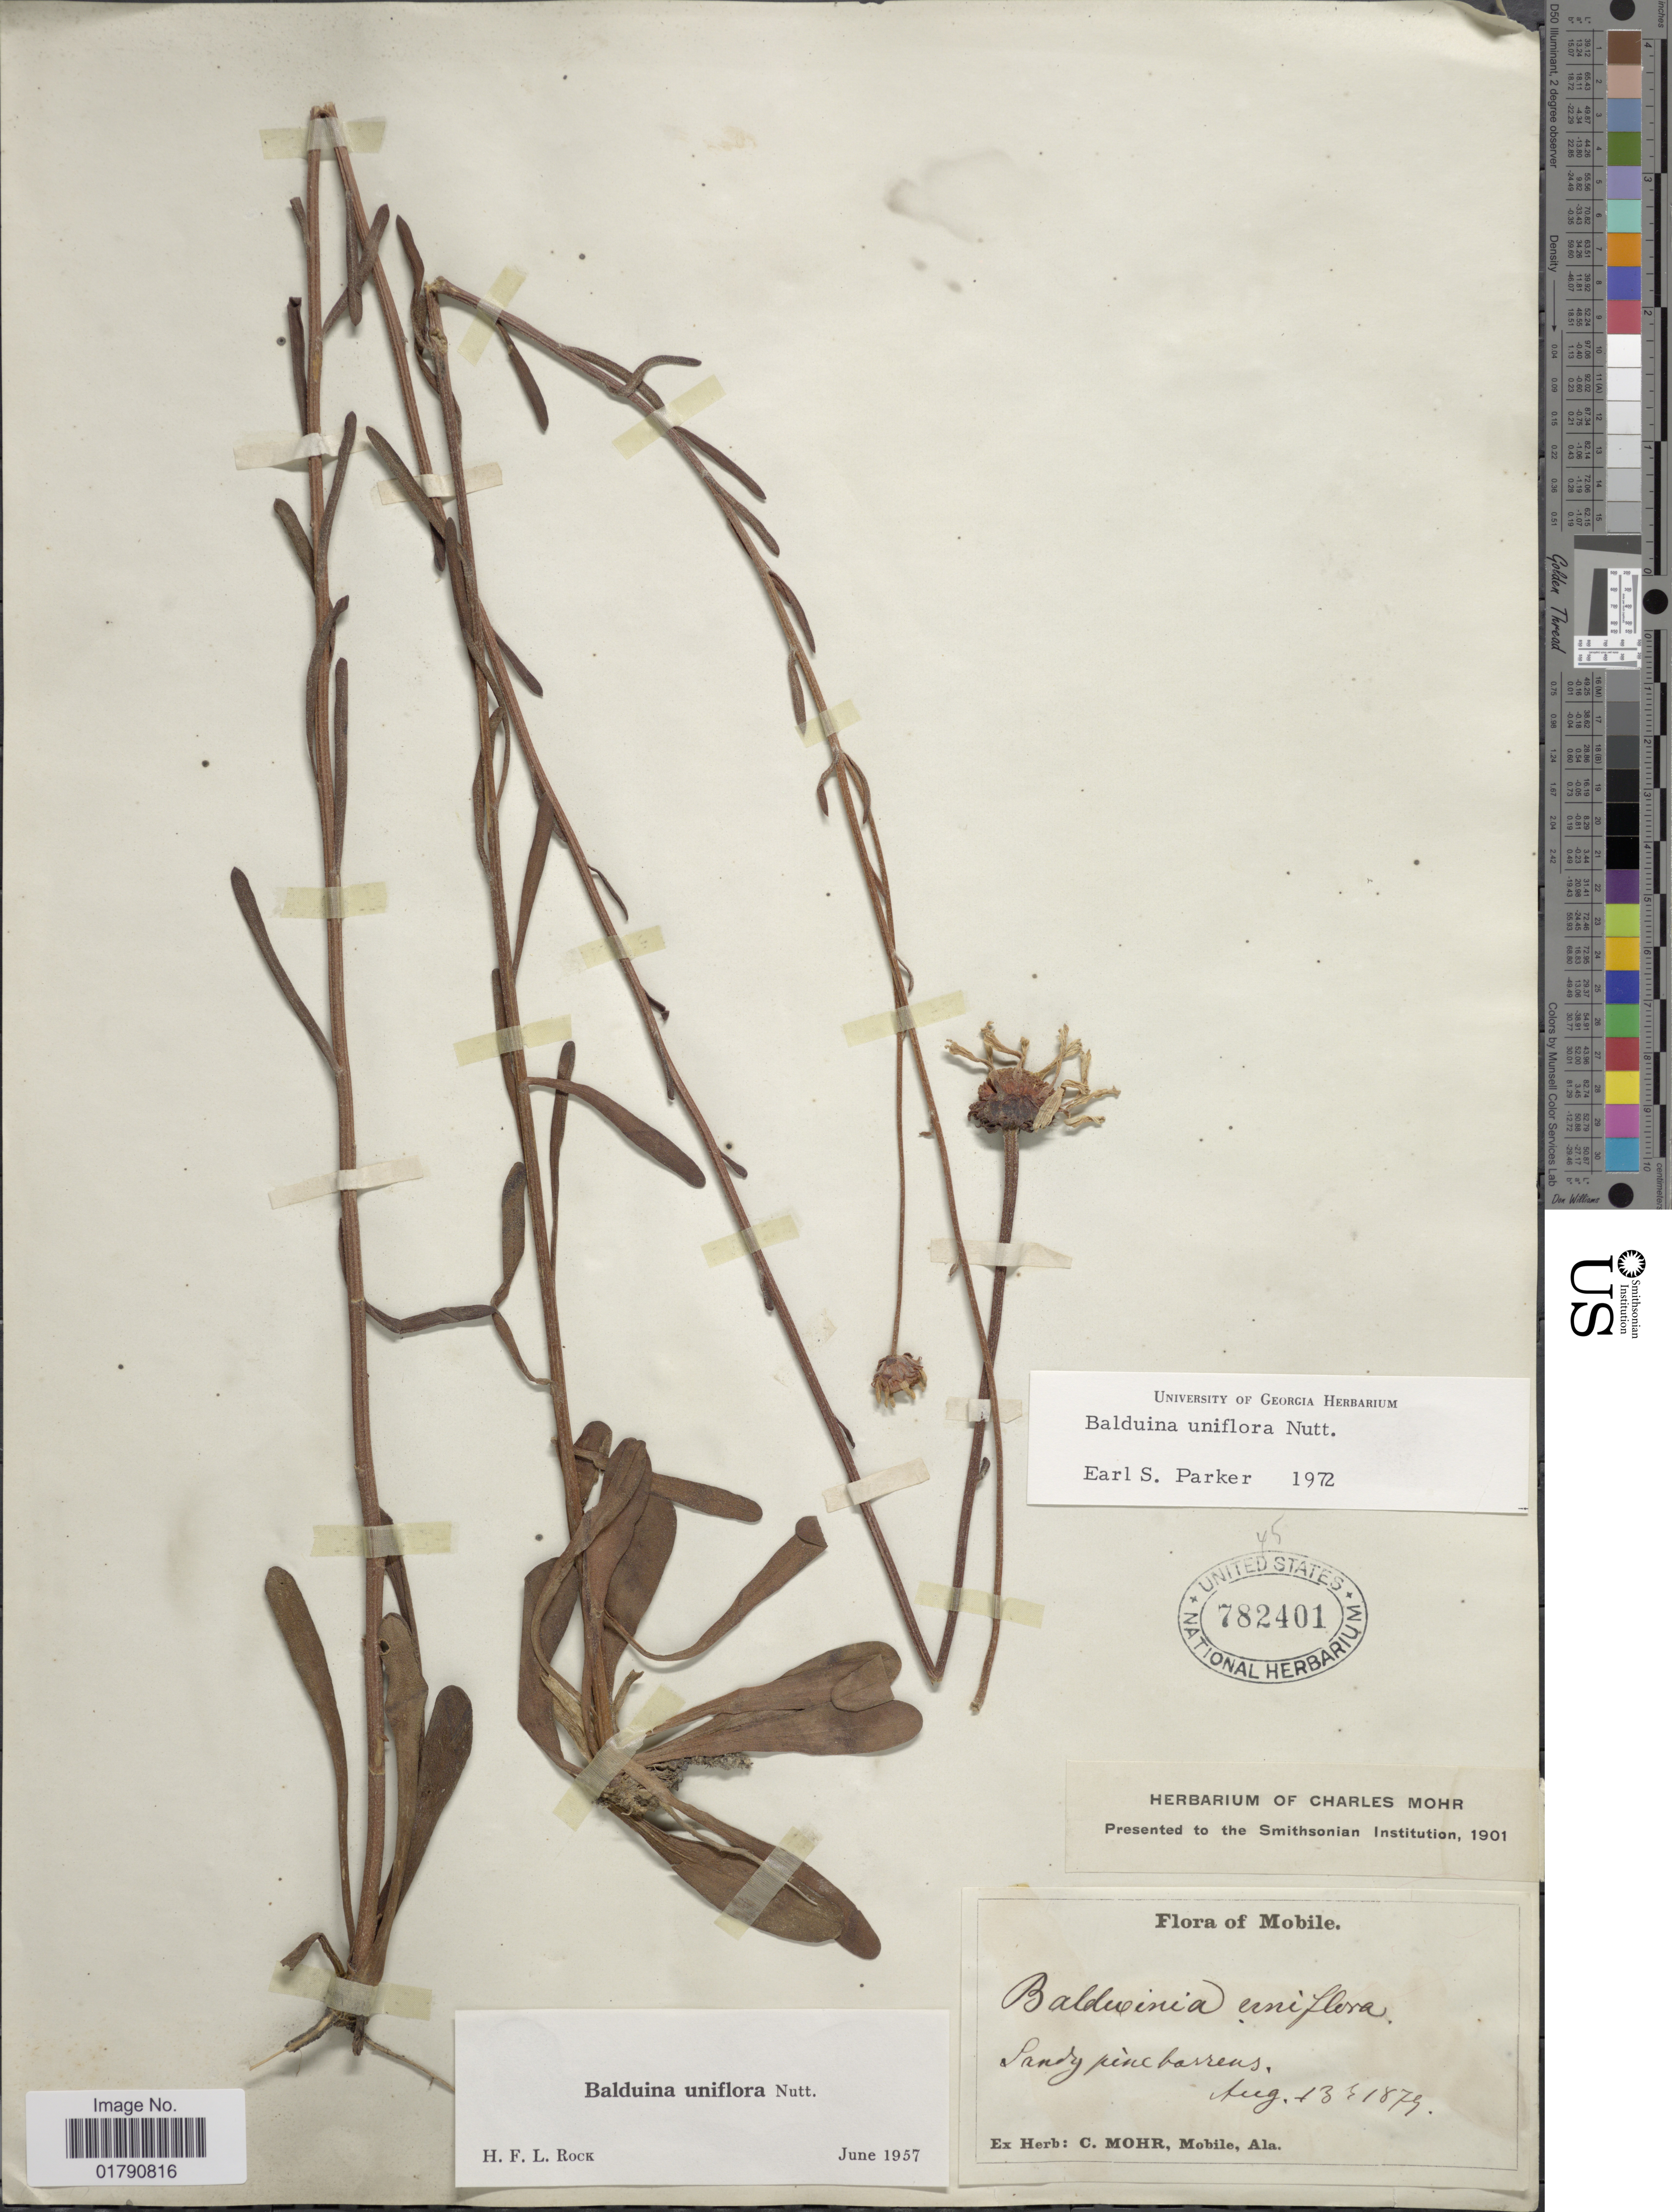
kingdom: Plantae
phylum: Tracheophyta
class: Magnoliopsida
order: Asterales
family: Asteraceae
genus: Balduina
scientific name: Balduina uniflora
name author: Nutt.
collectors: ex herb. C. Mohr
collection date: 1879-08-13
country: United States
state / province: Alabama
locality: Mobile, Sandy pine barrens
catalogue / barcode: US 782401